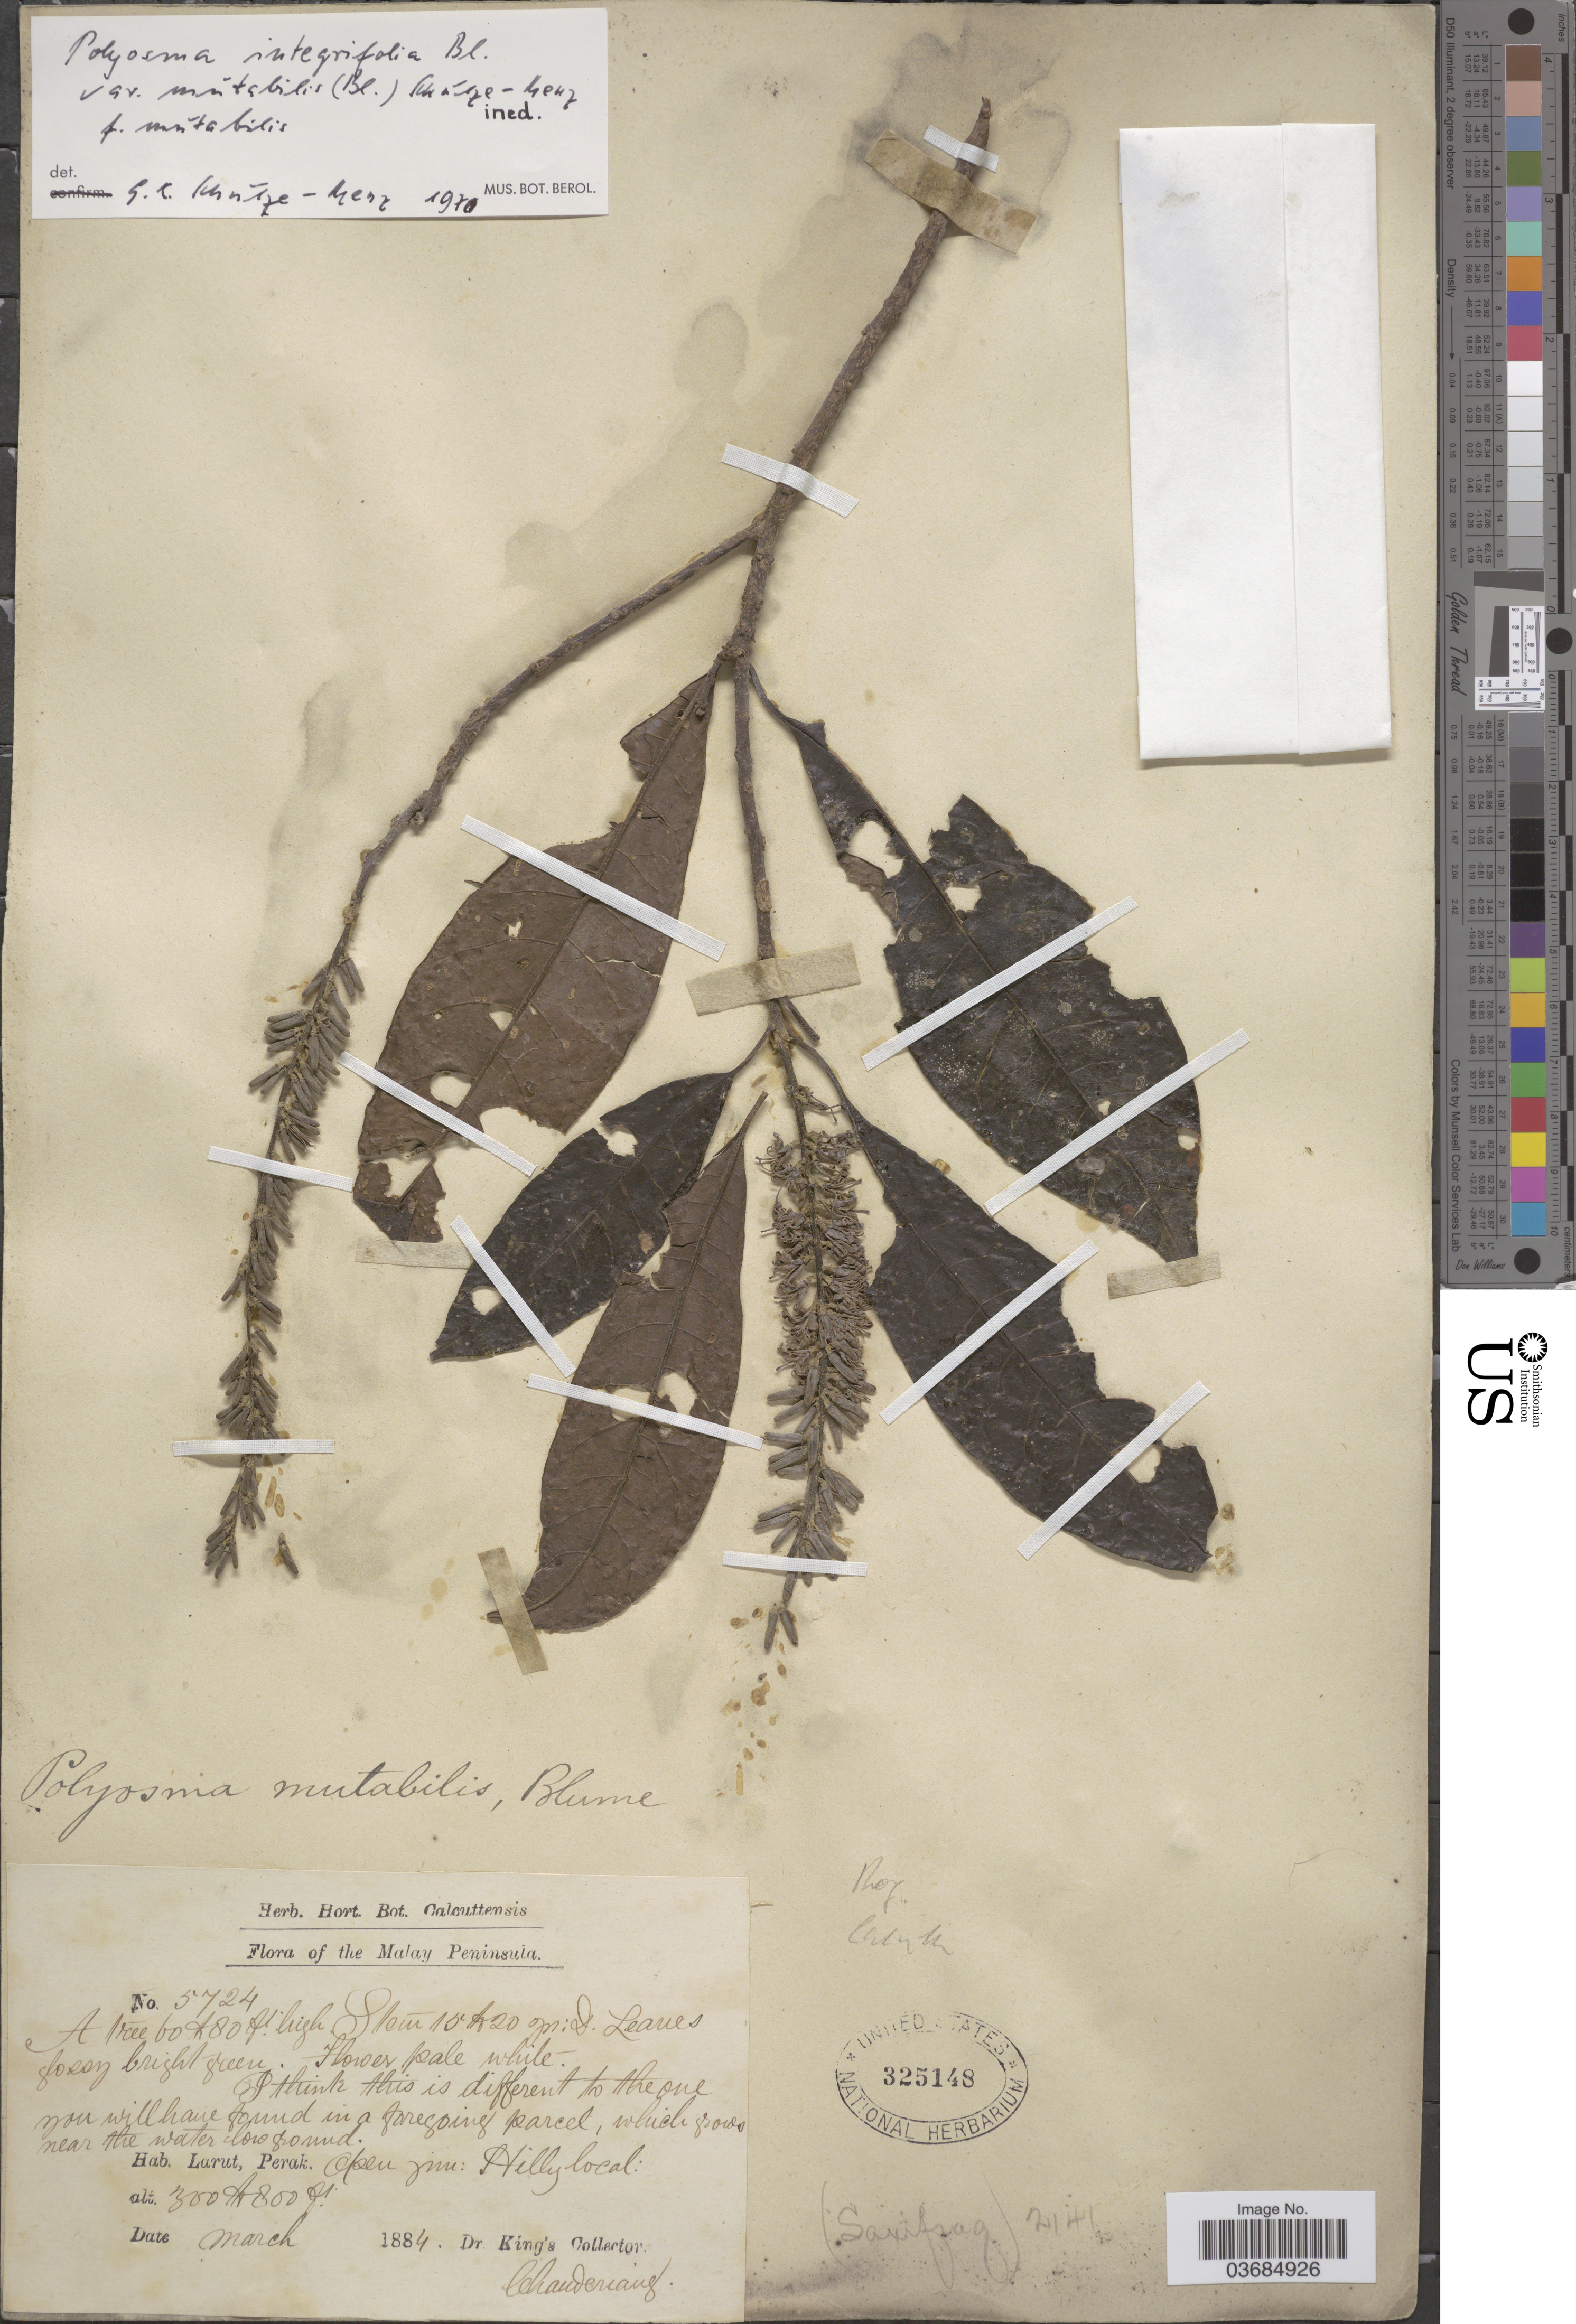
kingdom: Plantae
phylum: Tracheophyta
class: Magnoliopsida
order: Escalloniales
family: Escalloniaceae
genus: Polyosma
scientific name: Polyosma integrifolia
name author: Blume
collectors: Dr. King's collector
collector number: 5724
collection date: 1884-03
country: Malaysia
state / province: Perak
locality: The Malay Peninsula. Larut.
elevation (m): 91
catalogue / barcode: US 325148